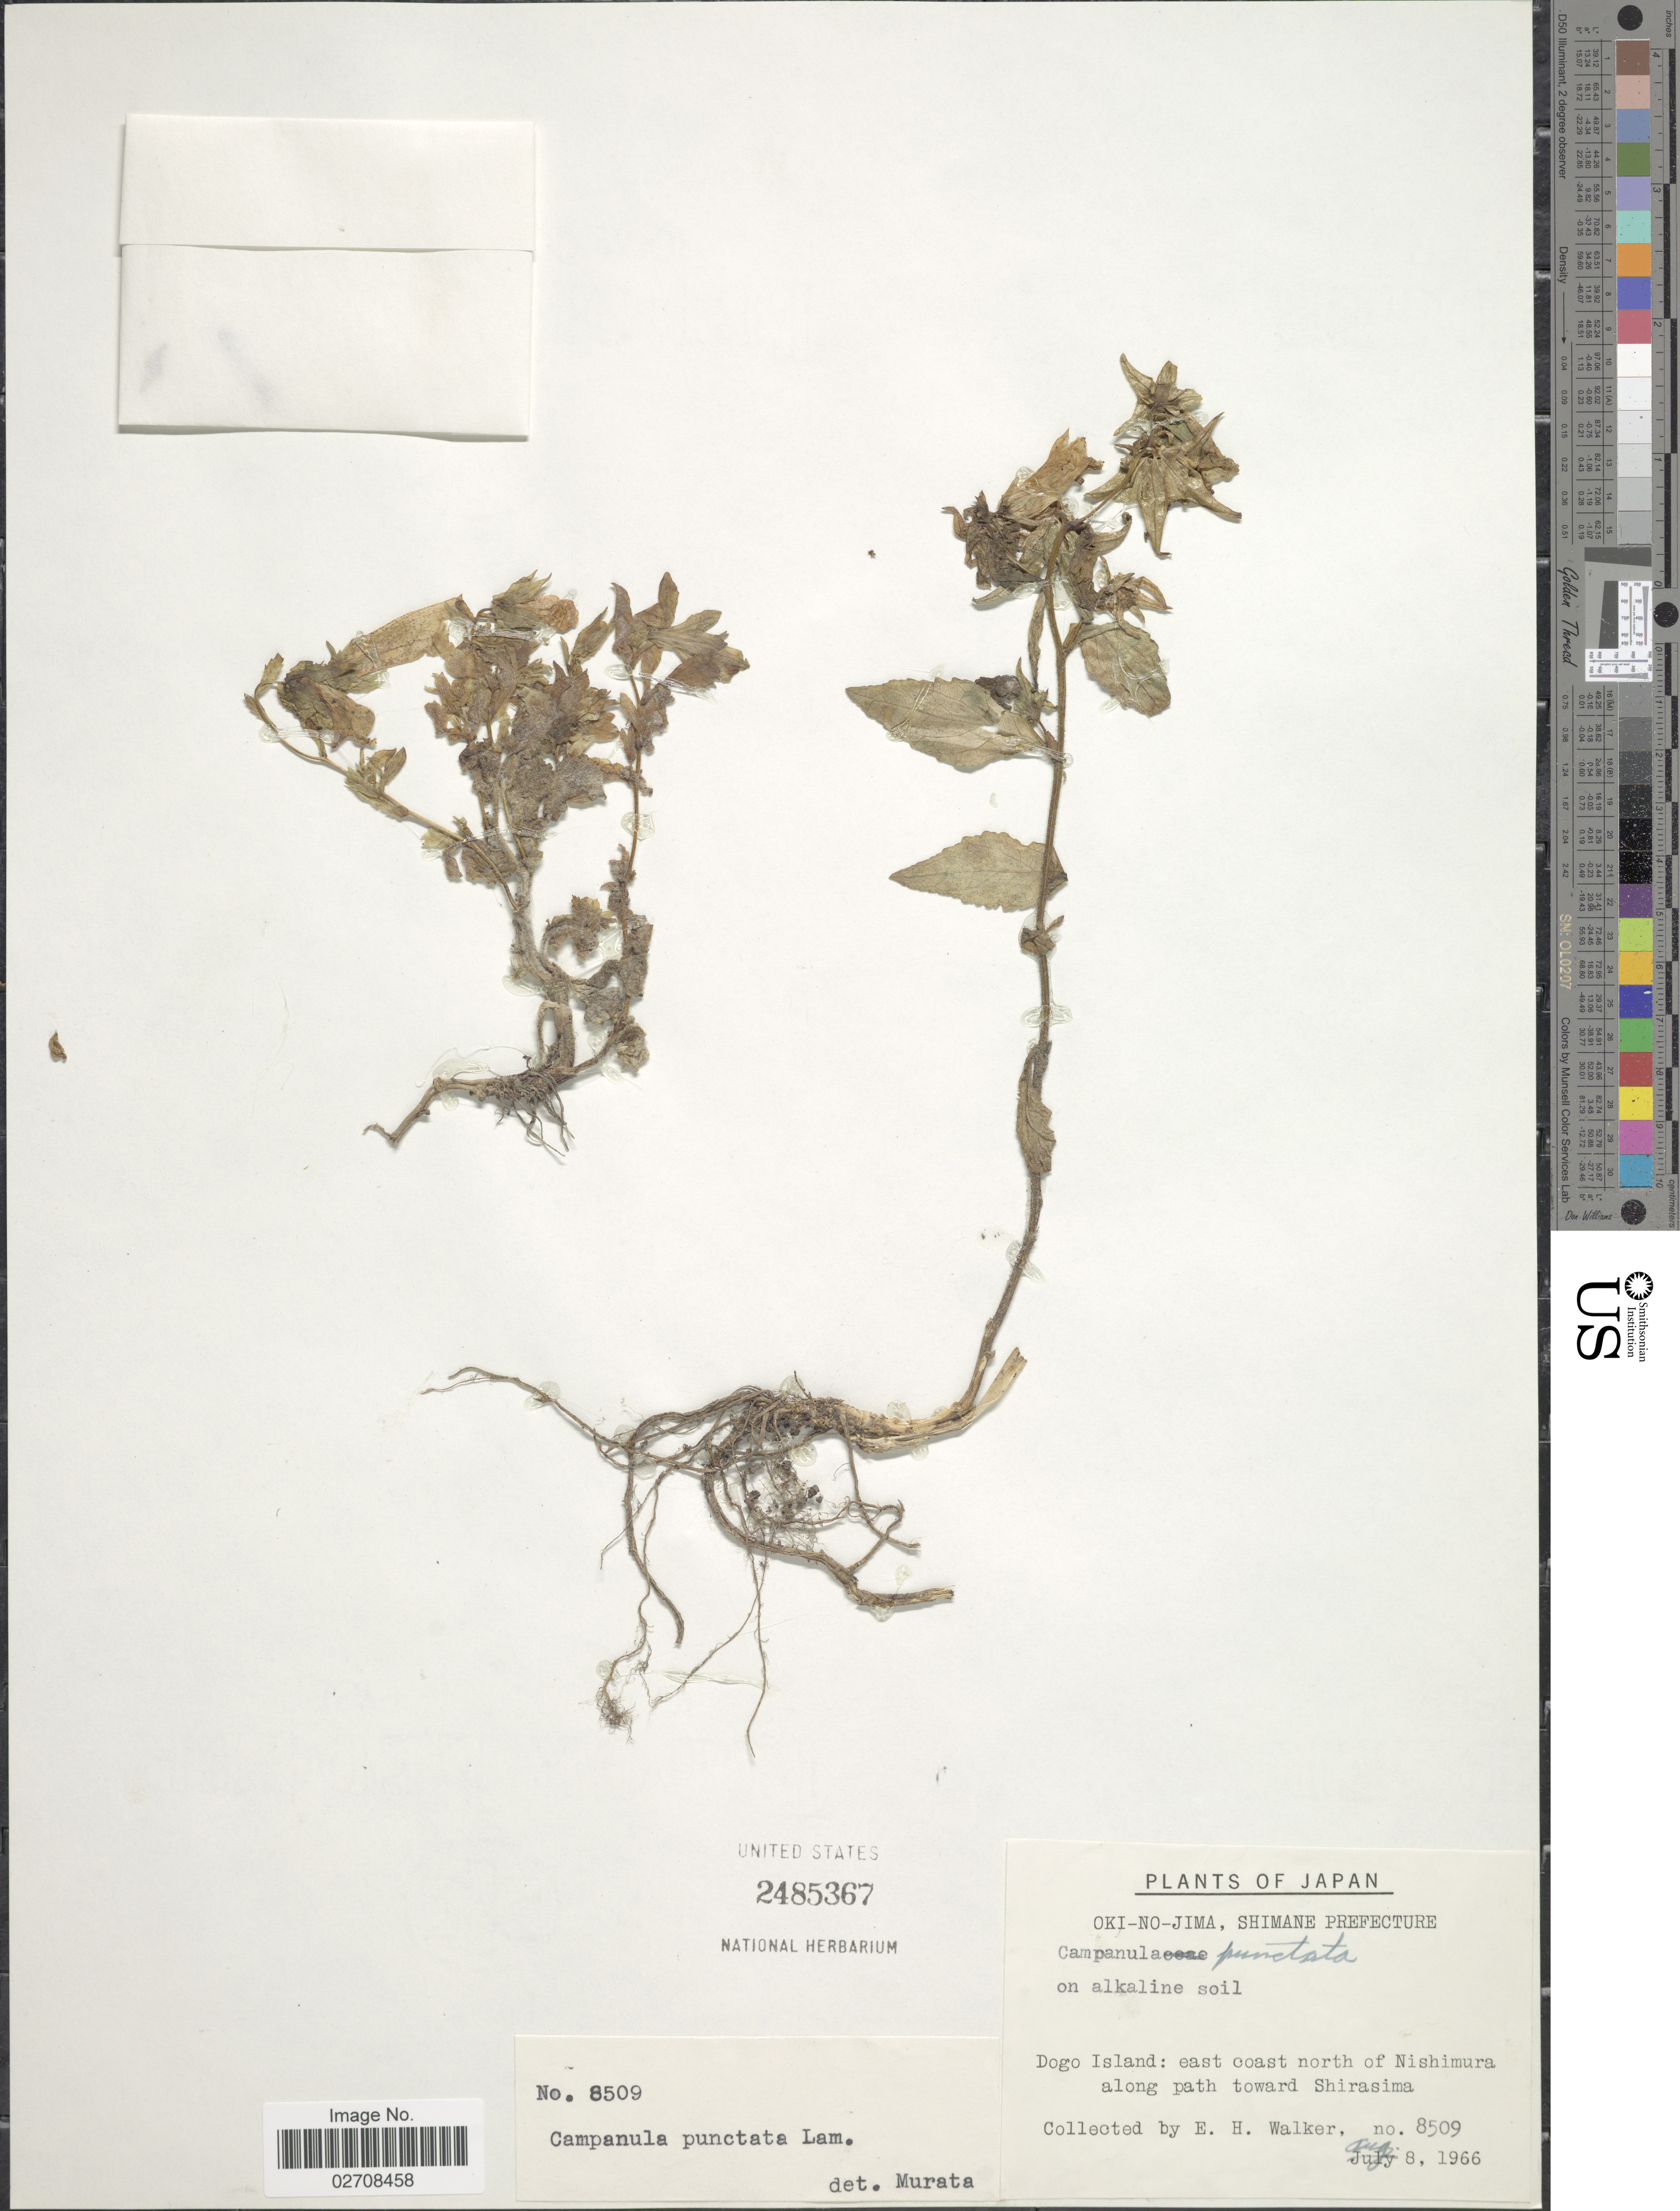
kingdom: Plantae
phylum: Tracheophyta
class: Magnoliopsida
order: Asterales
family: Campanulaceae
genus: Campanula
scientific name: Campanula punctata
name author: Lam.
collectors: E. H. Walker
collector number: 8509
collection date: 1966-08-08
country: Japan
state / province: Simane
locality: Oki-No-Jima, Shimane Prefecture. Dogo Island: east coast north of Nishimura along path toward Shirasima.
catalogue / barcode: US 2485367